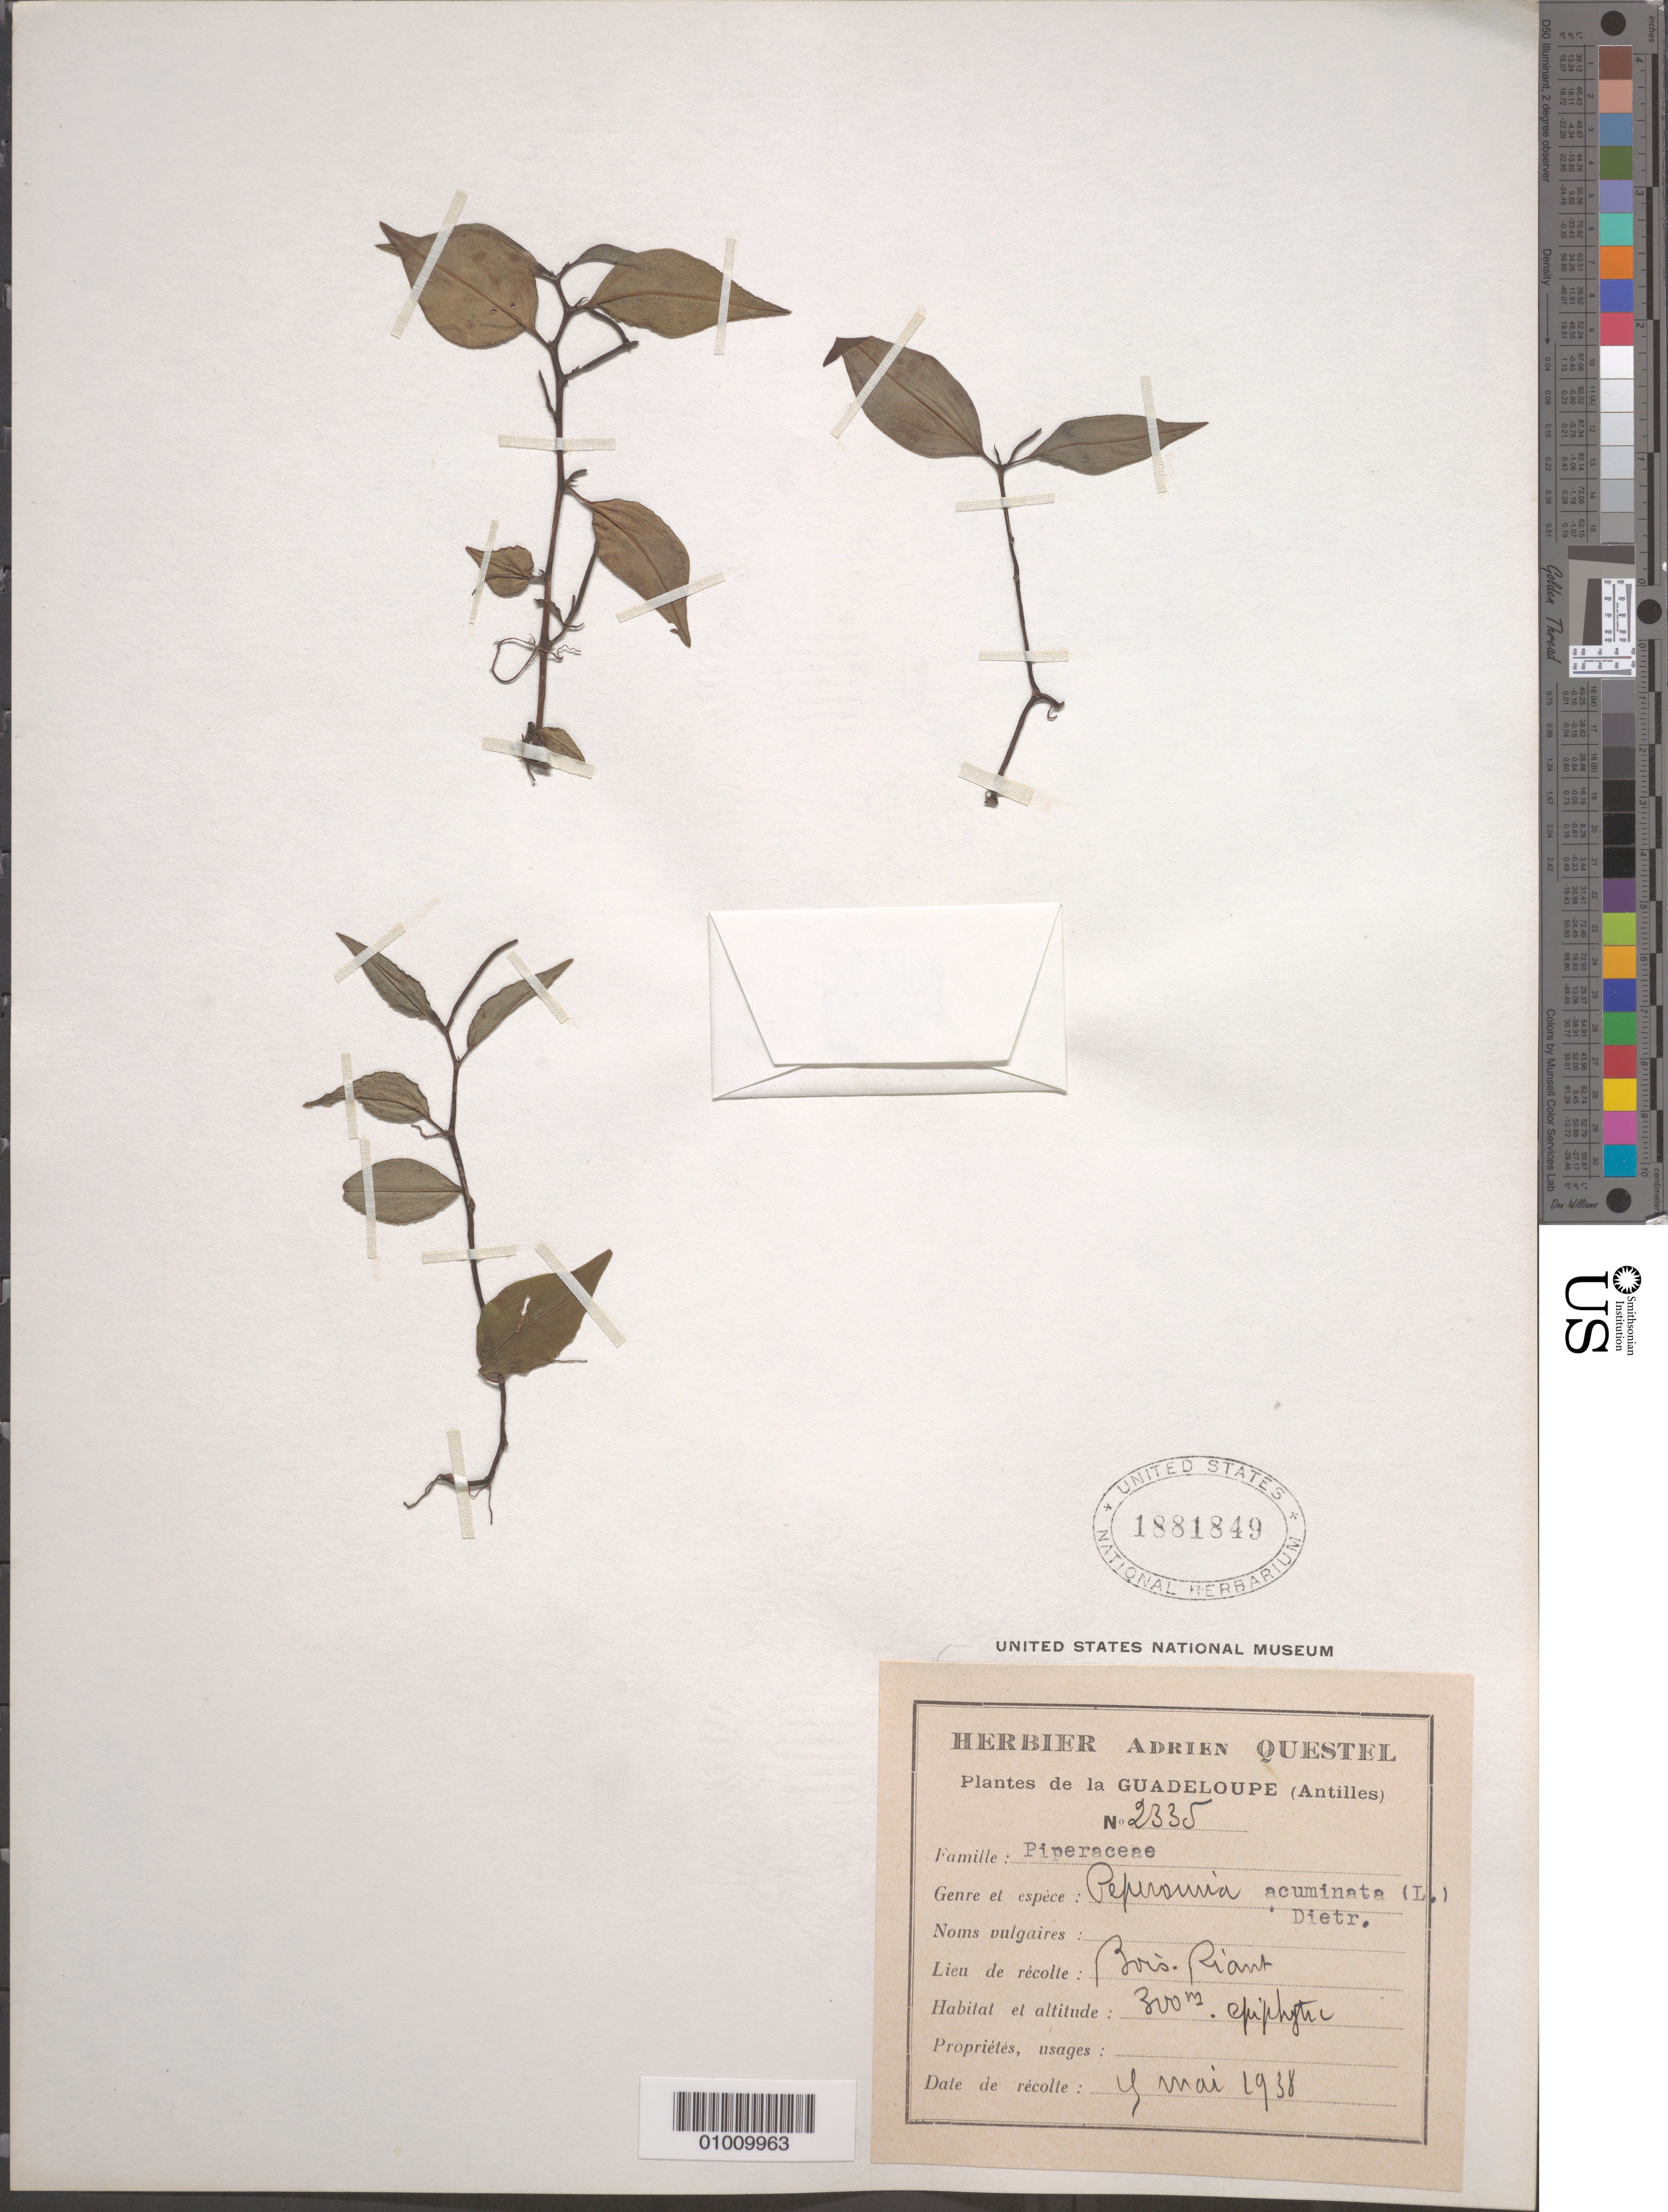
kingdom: Plantae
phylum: Tracheophyta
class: Magnoliopsida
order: Piperales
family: Piperaceae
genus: Peperomia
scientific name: Peperomia acuminata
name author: Ruiz & Pav.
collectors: A. Questel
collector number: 2335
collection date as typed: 04 Mar 1938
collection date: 1938-03-04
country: Guadeloupe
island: Basse Terre [Guadeloupe]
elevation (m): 300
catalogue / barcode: US 1881849